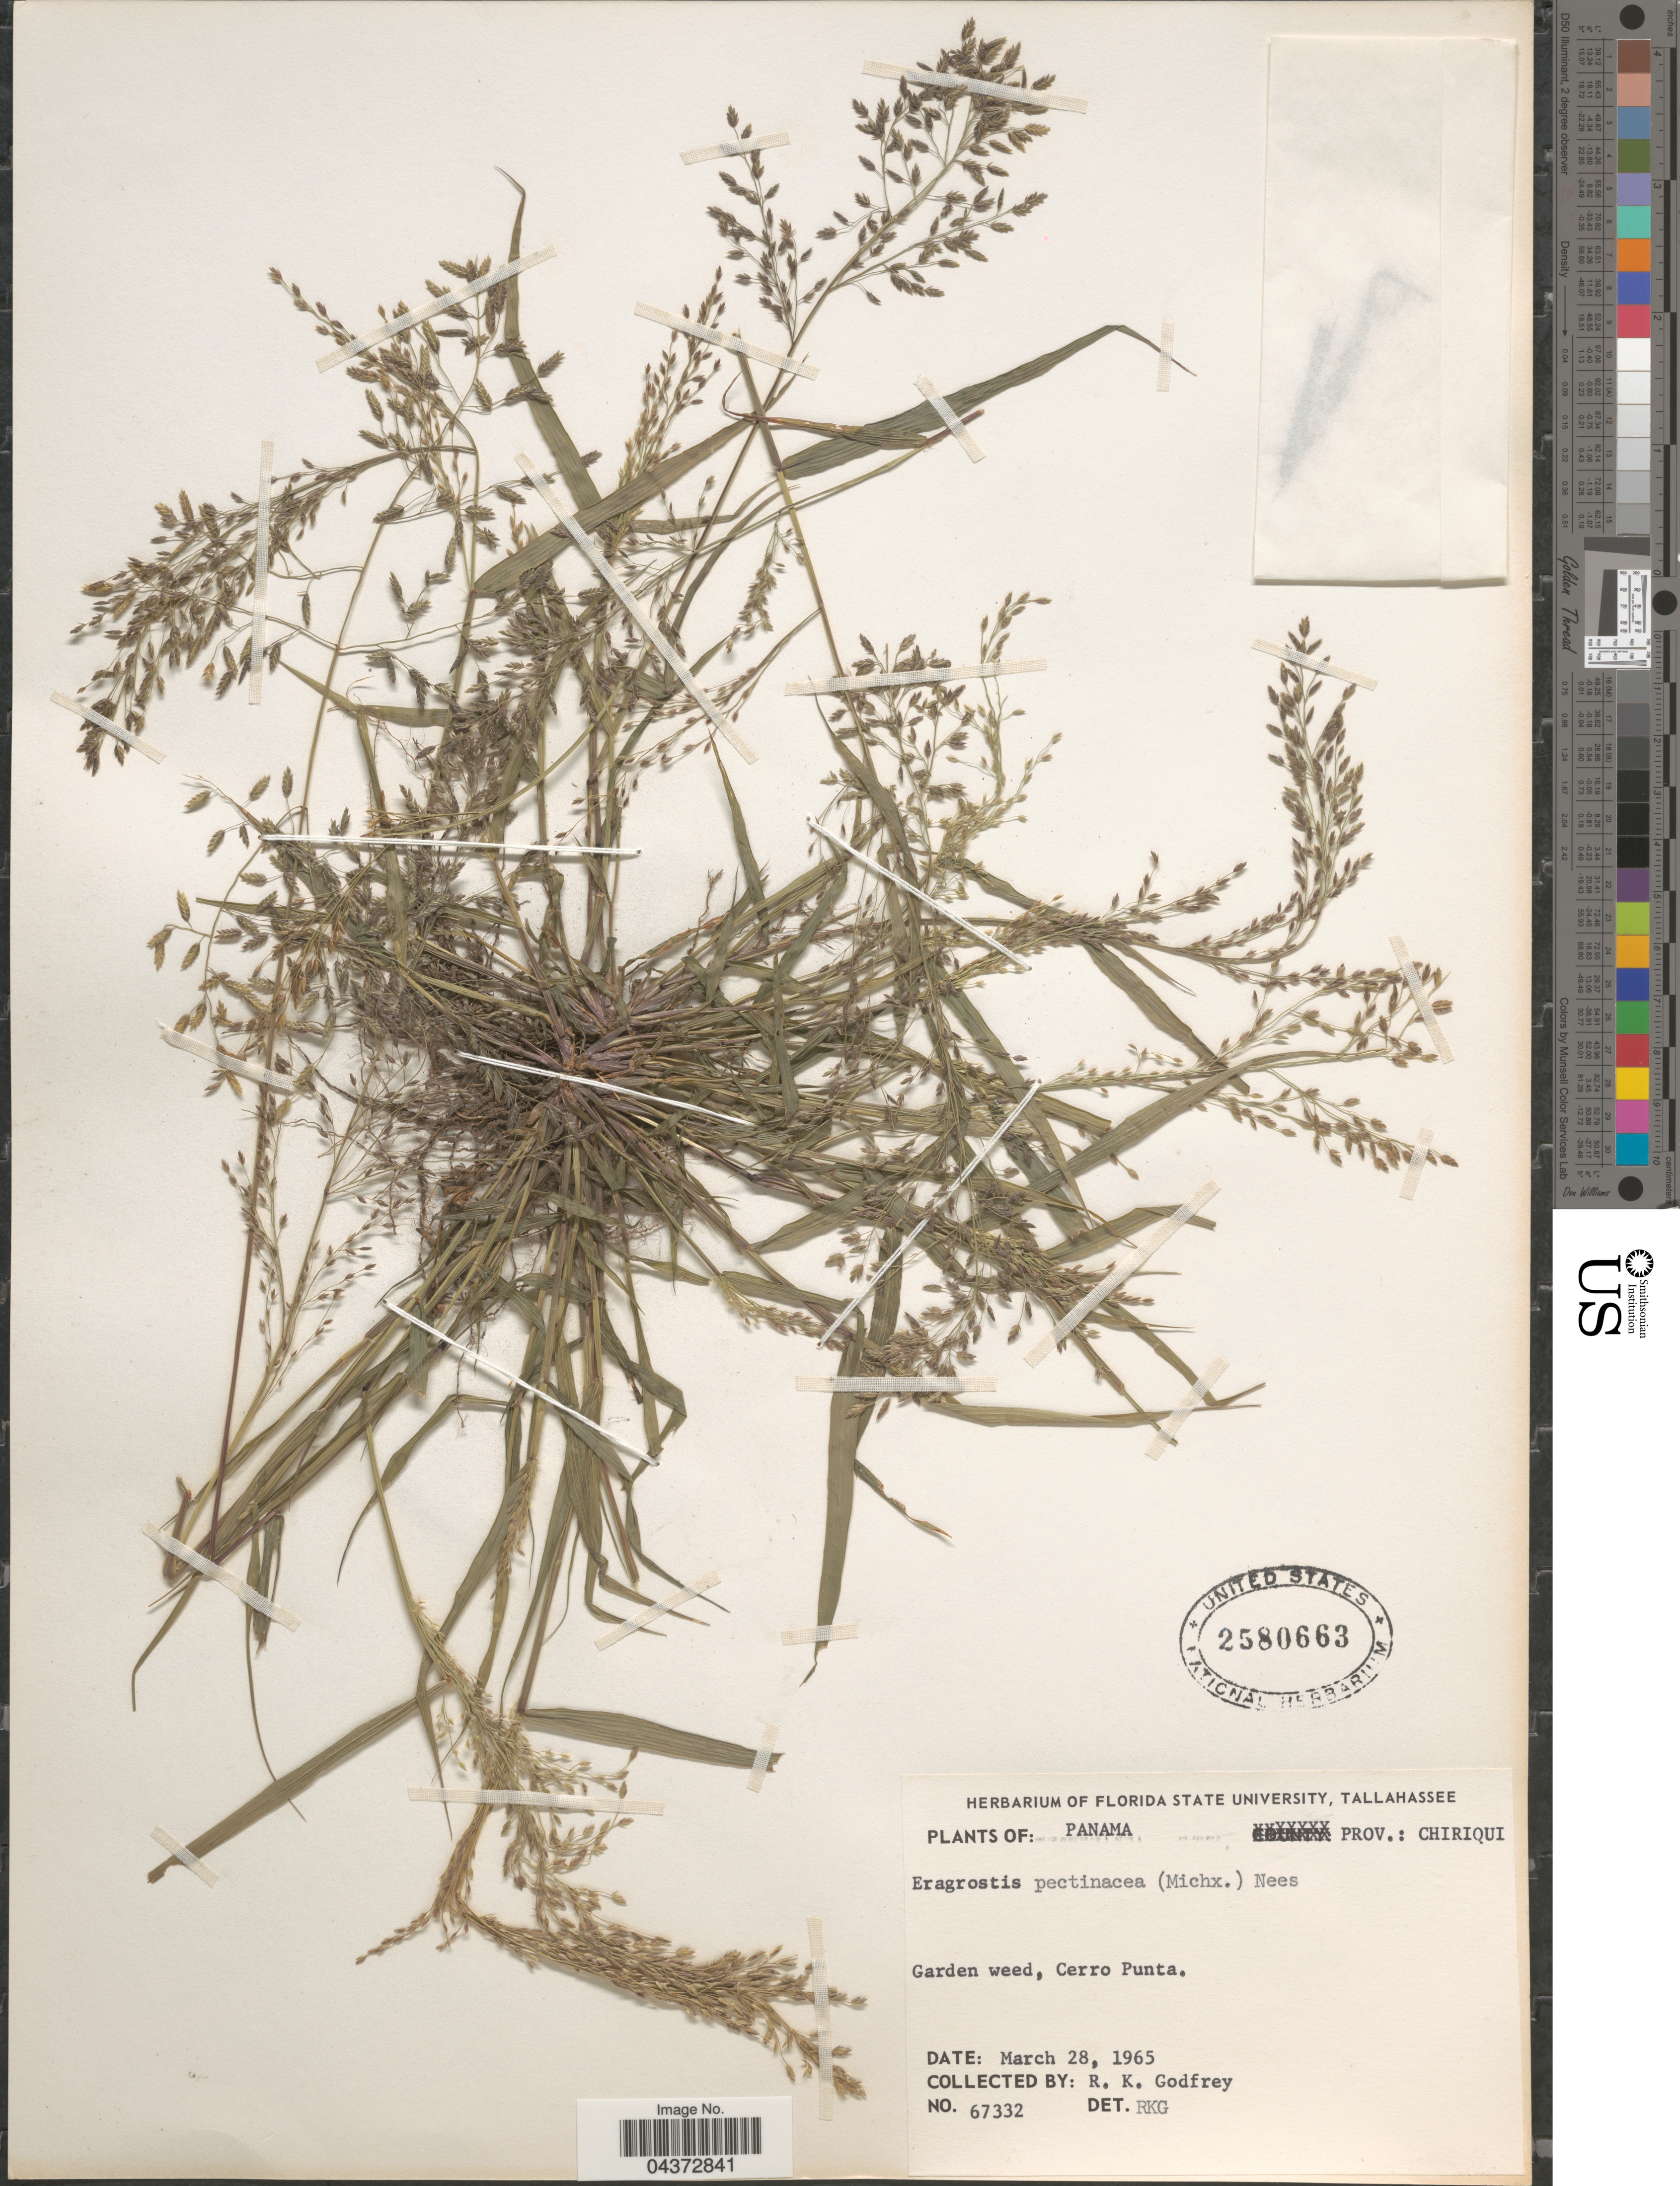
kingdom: Plantae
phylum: Tracheophyta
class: Liliopsida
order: Poales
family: Poaceae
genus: Eragrostis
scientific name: Eragrostis pectinacea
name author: (Michx.) Nees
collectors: R. K. Godfrey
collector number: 67332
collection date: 1965-03-28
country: Panama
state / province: Chiriqui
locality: Garden weed, Cerro Punta.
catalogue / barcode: US 2580663